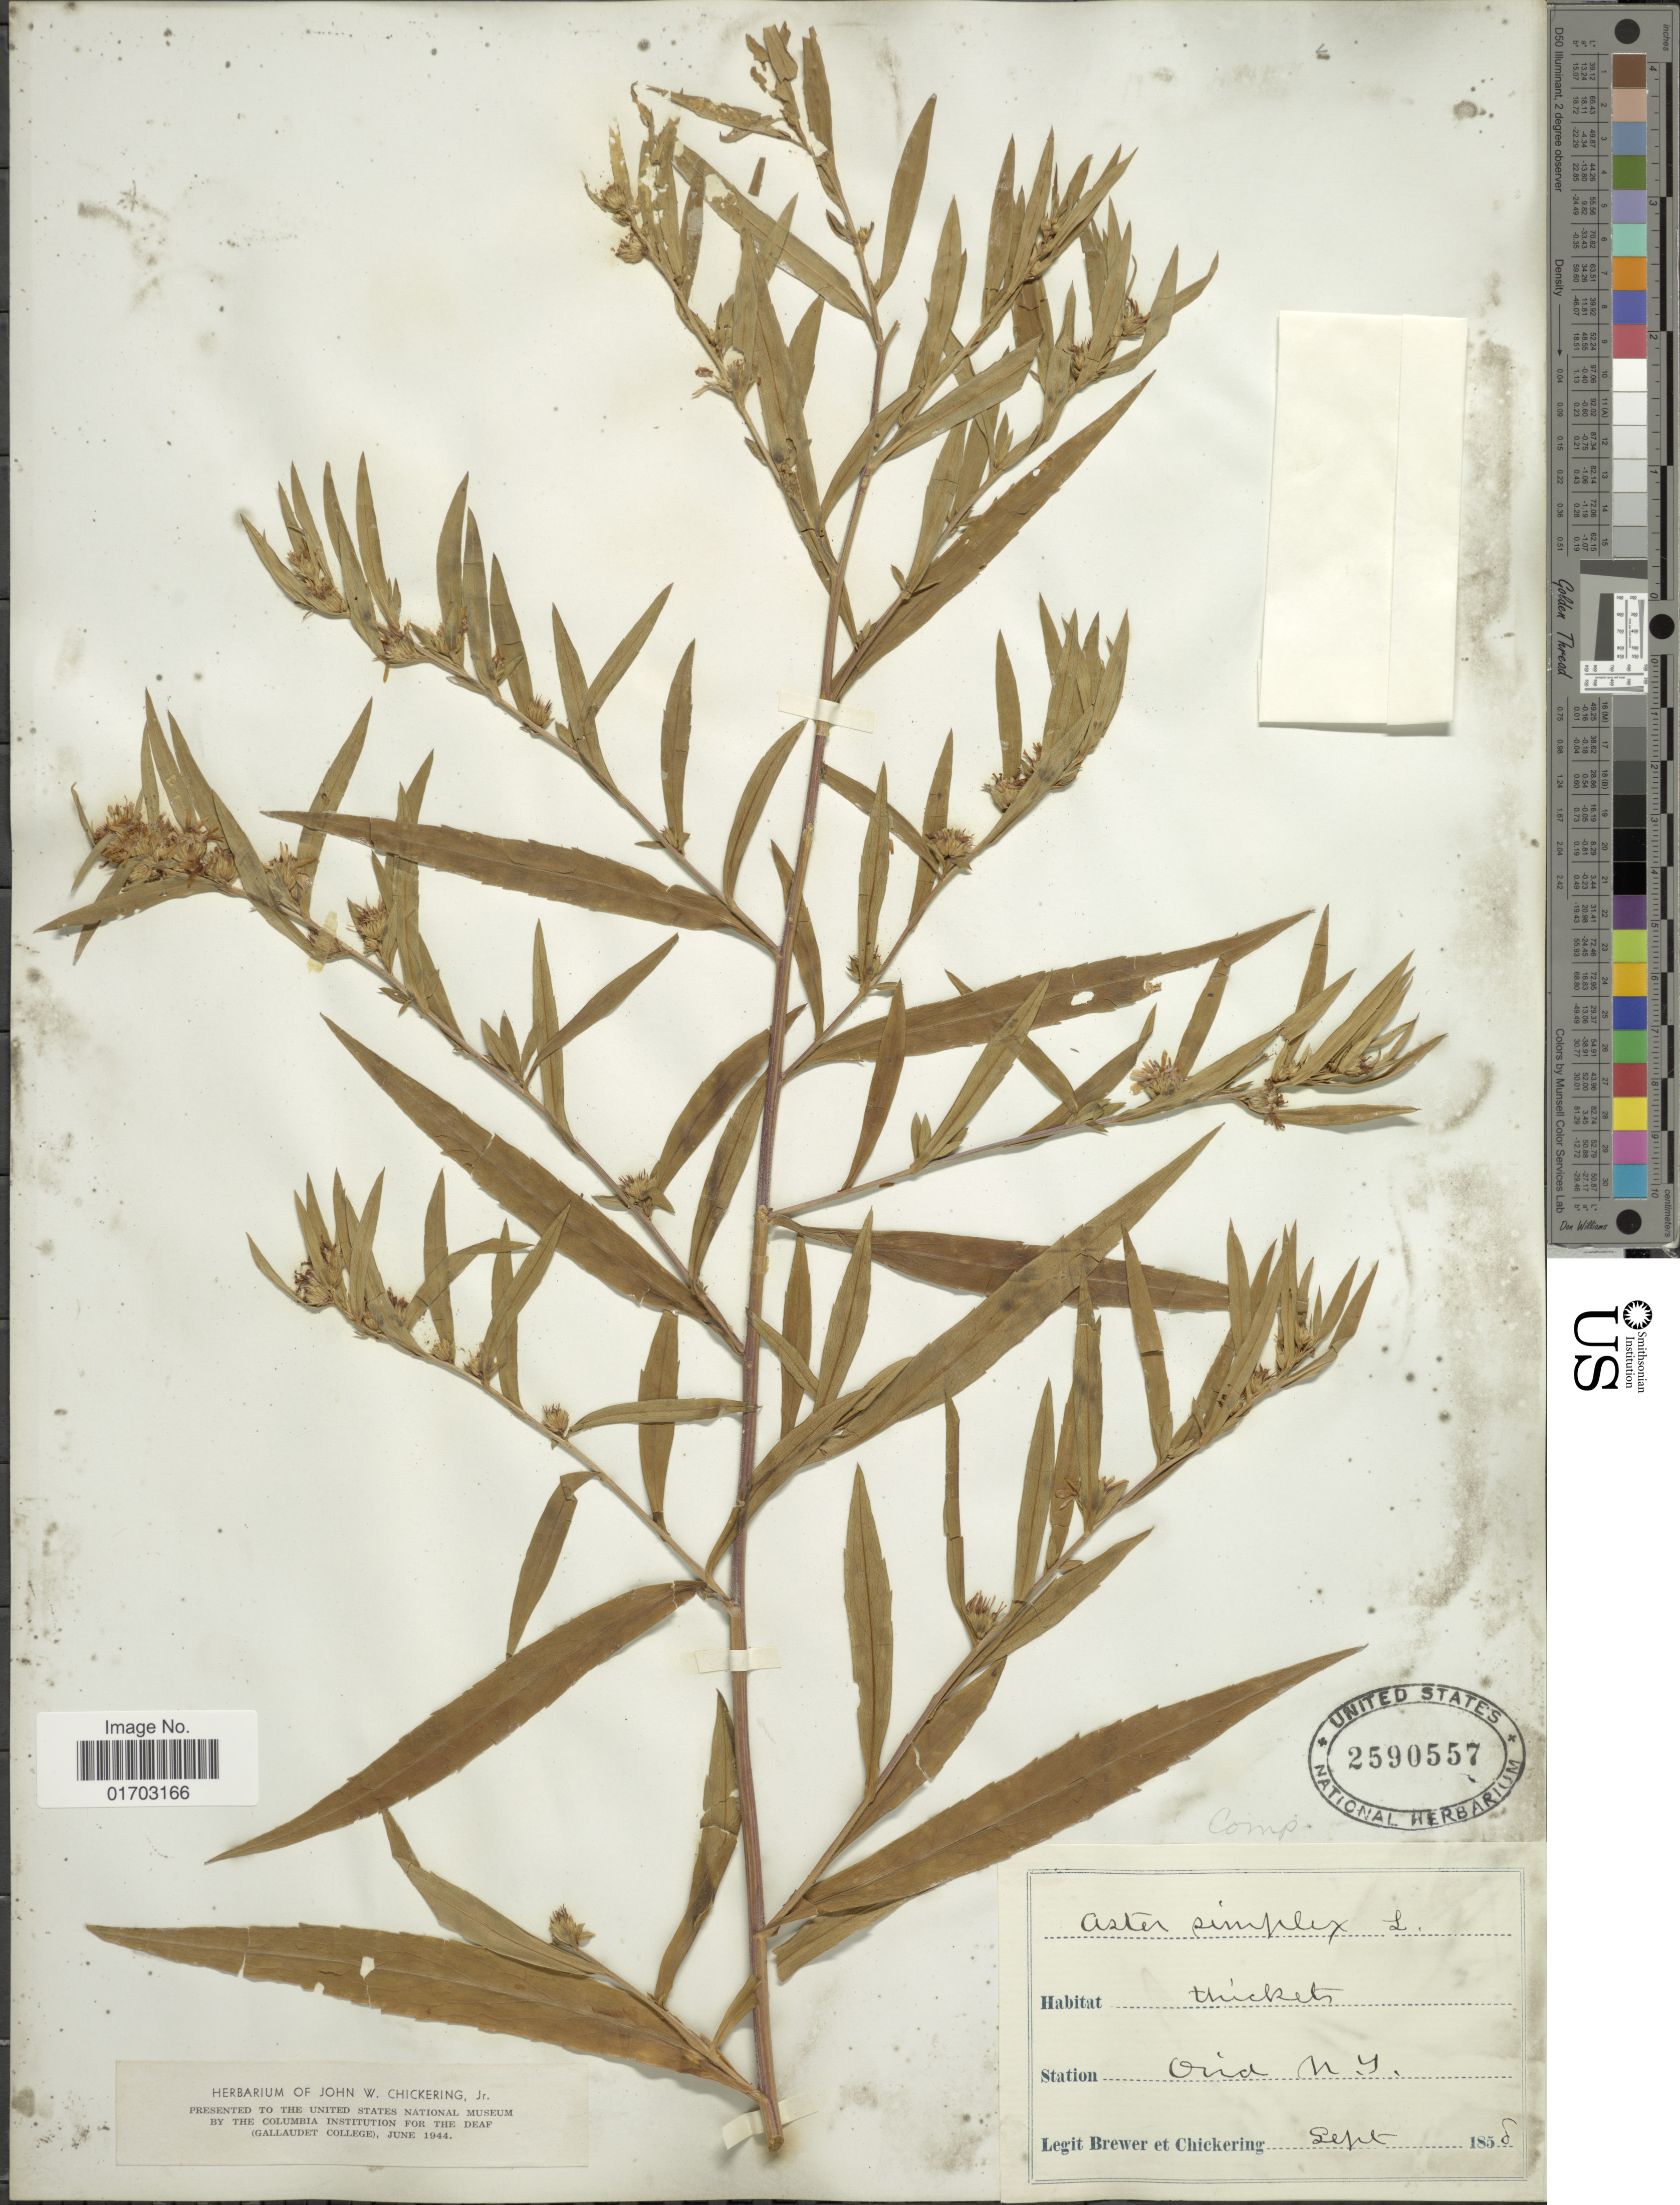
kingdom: Plantae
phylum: Tracheophyta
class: Magnoliopsida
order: Asterales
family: Asteraceae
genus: Symphyotrichum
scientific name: Symphyotrichum simplex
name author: (Willd.) Á. Löve & D. Löve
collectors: -. Brewer & -. Chickering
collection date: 1858-09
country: United States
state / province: New York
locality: Ovid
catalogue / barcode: US 2590557